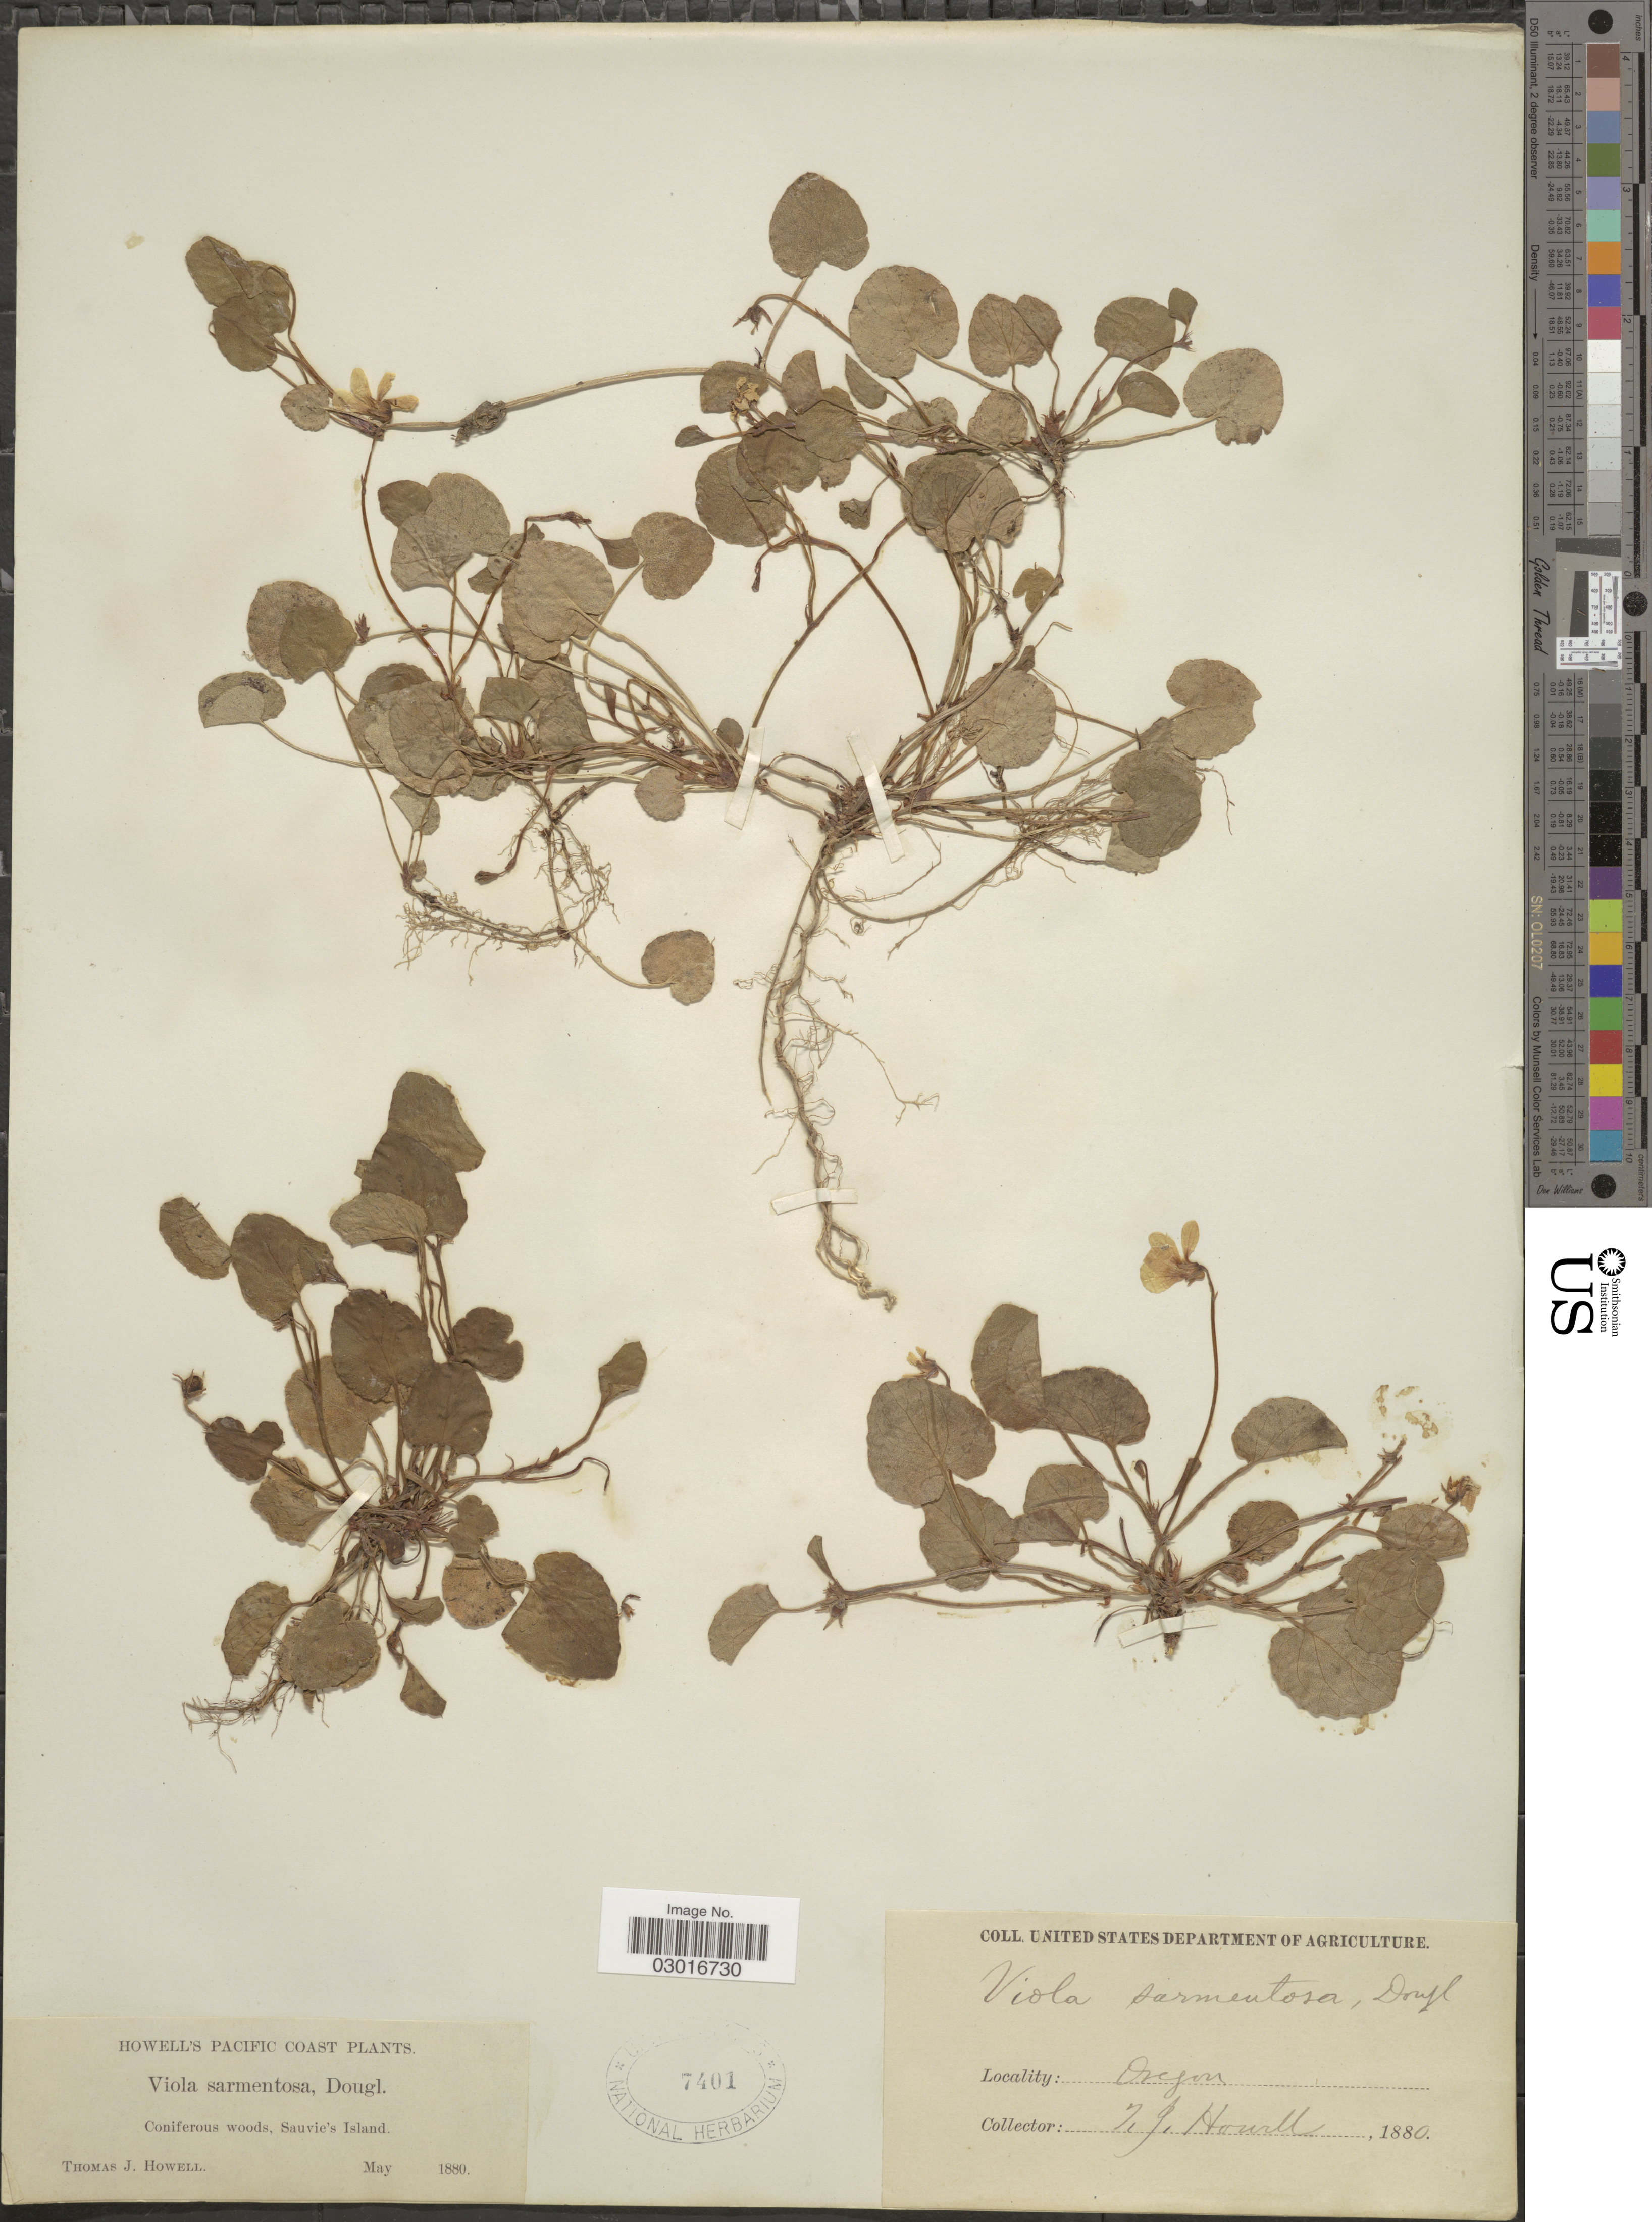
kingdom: Plantae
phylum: Tracheophyta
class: Magnoliopsida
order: Malpighiales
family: Violaceae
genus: Viola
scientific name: Viola sempervirens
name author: Greene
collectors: T. J. Howell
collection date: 1880-05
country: United States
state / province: Oregon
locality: Pacific Coast. Sauvie's Island.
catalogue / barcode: US 7401